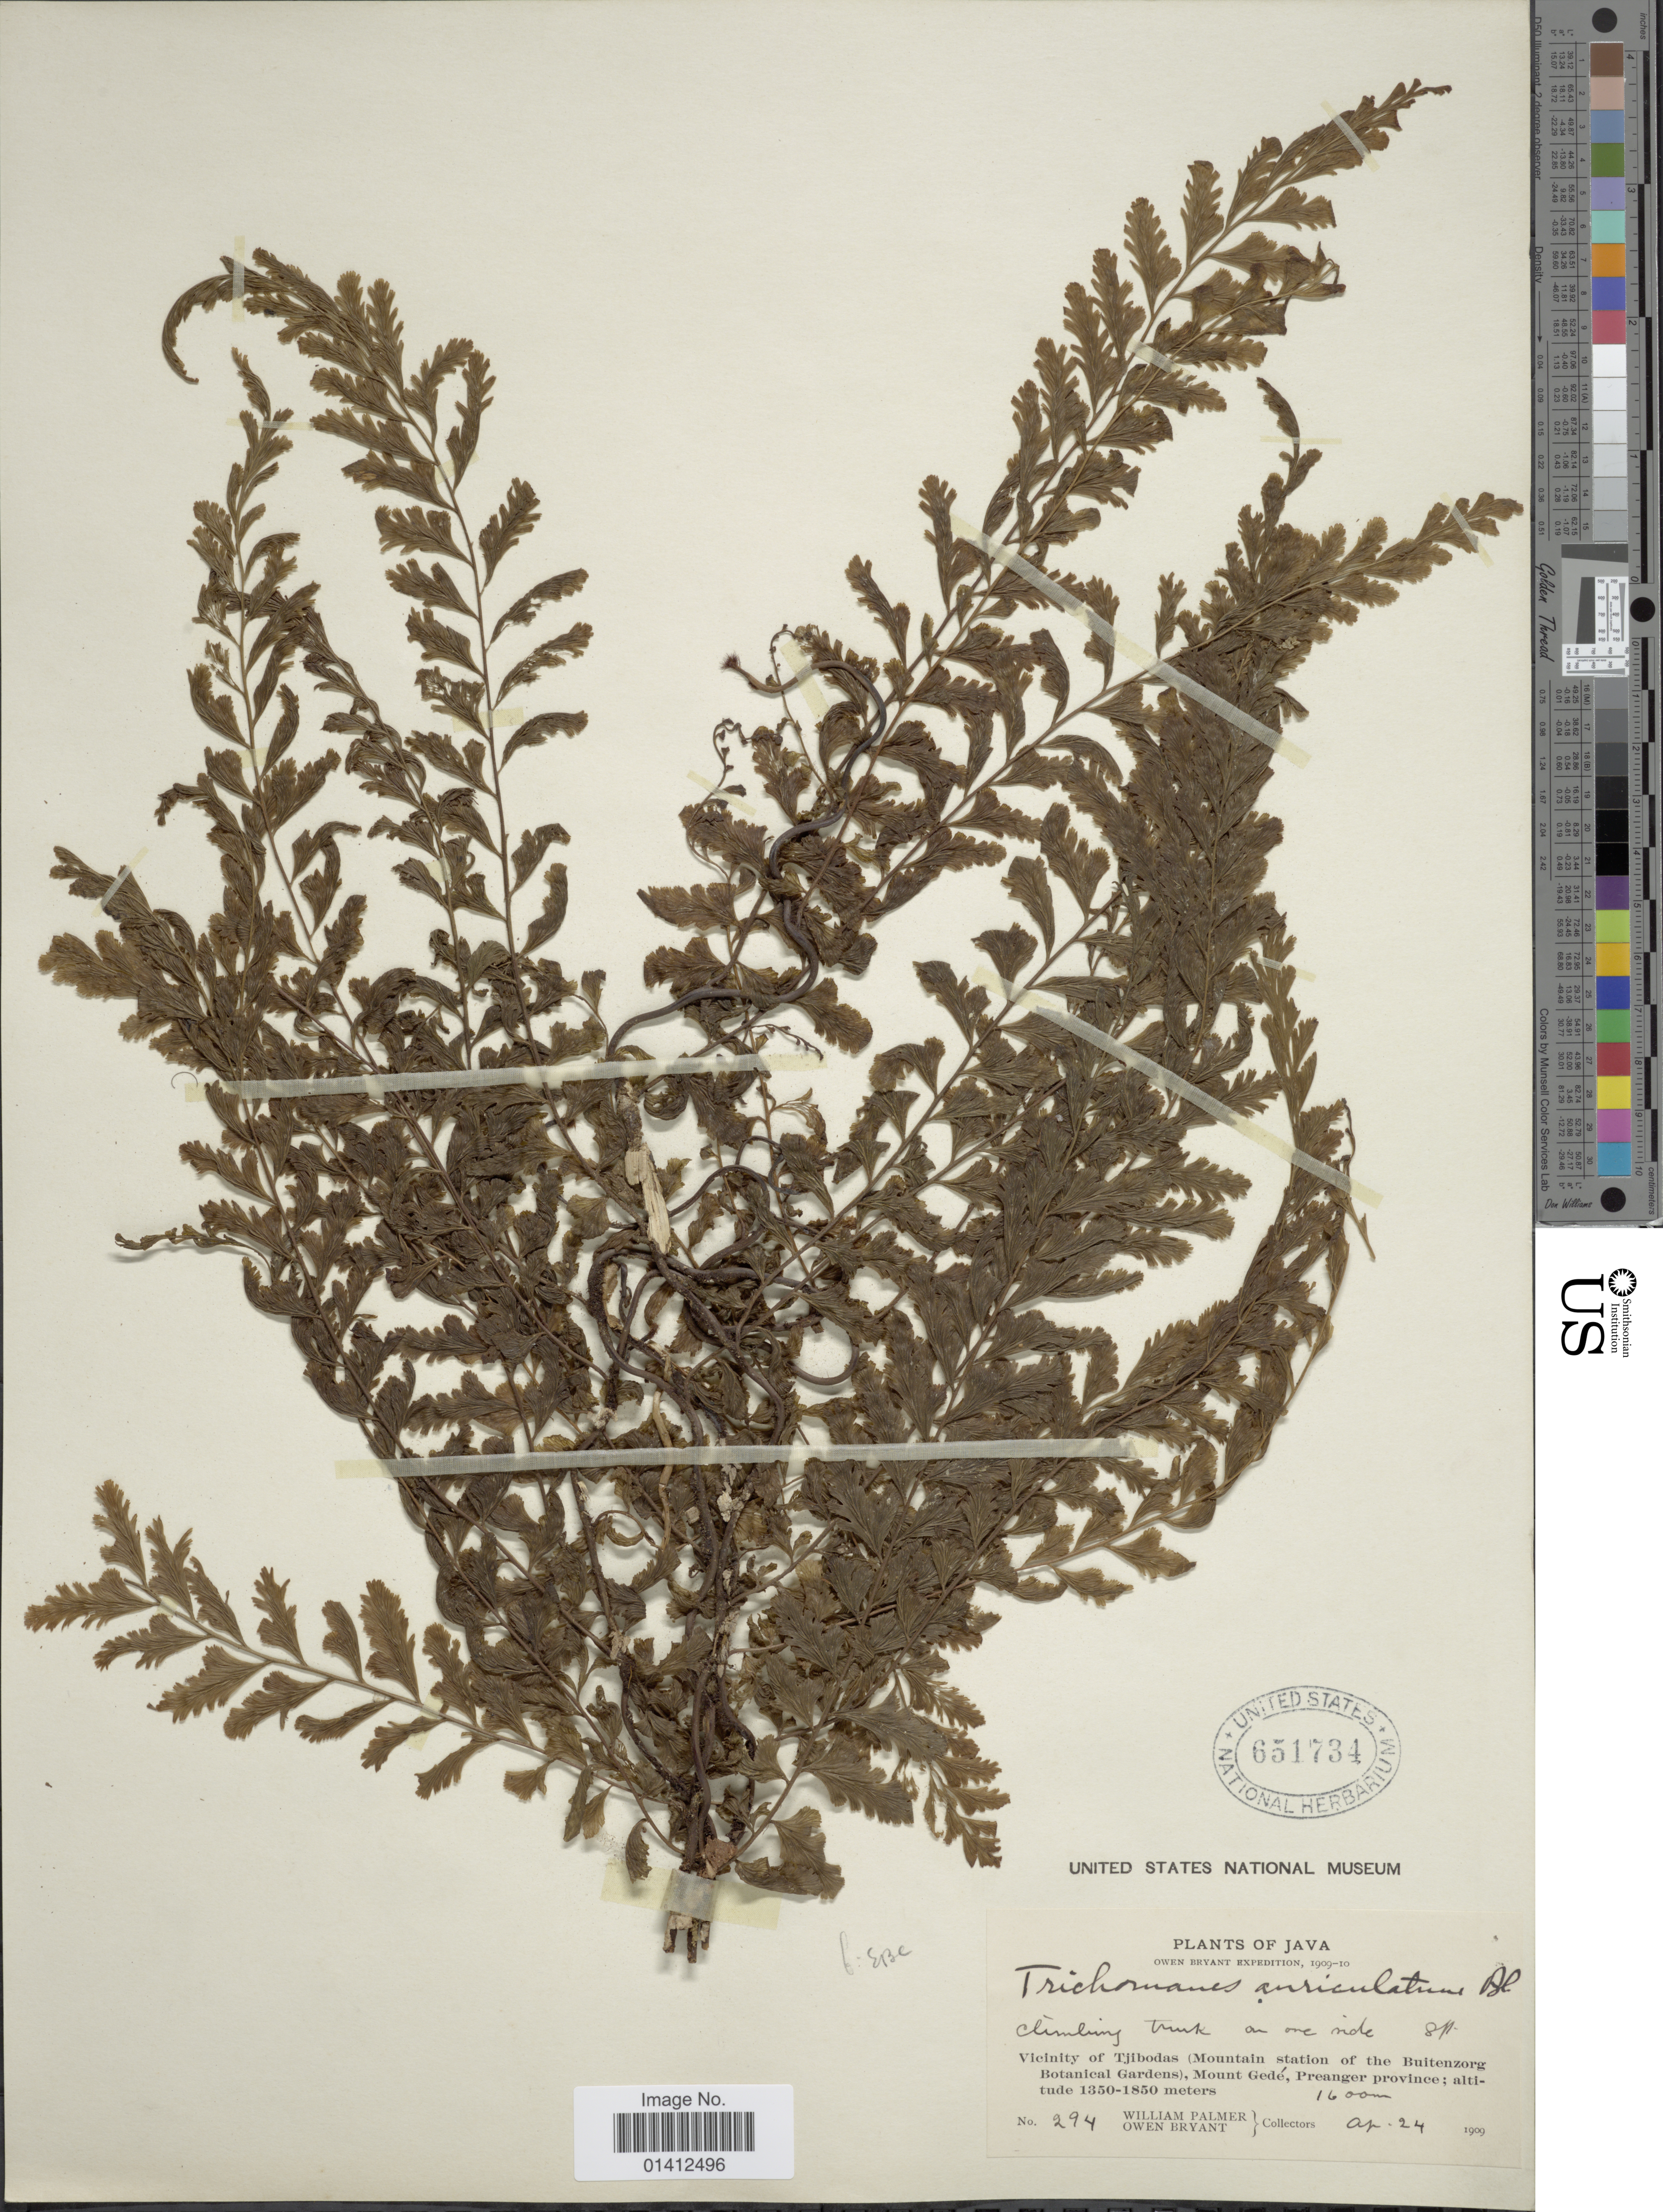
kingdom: Plantae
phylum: Tracheophyta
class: Polypodiopsida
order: Hymenophyllales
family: Hymenophyllaceae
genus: Vandenboschia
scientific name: Vandenboschia auriculata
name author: (Blume) Copel.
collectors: W. Palmer & O. Bryant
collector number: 294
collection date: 1909-04-24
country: Indonesia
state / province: Java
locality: Vicinity of Tjibodas (Mountain station of the Buitenzorg Botanical Gardens), Mount Gedé, Preanger province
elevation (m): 1600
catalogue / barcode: US 651734